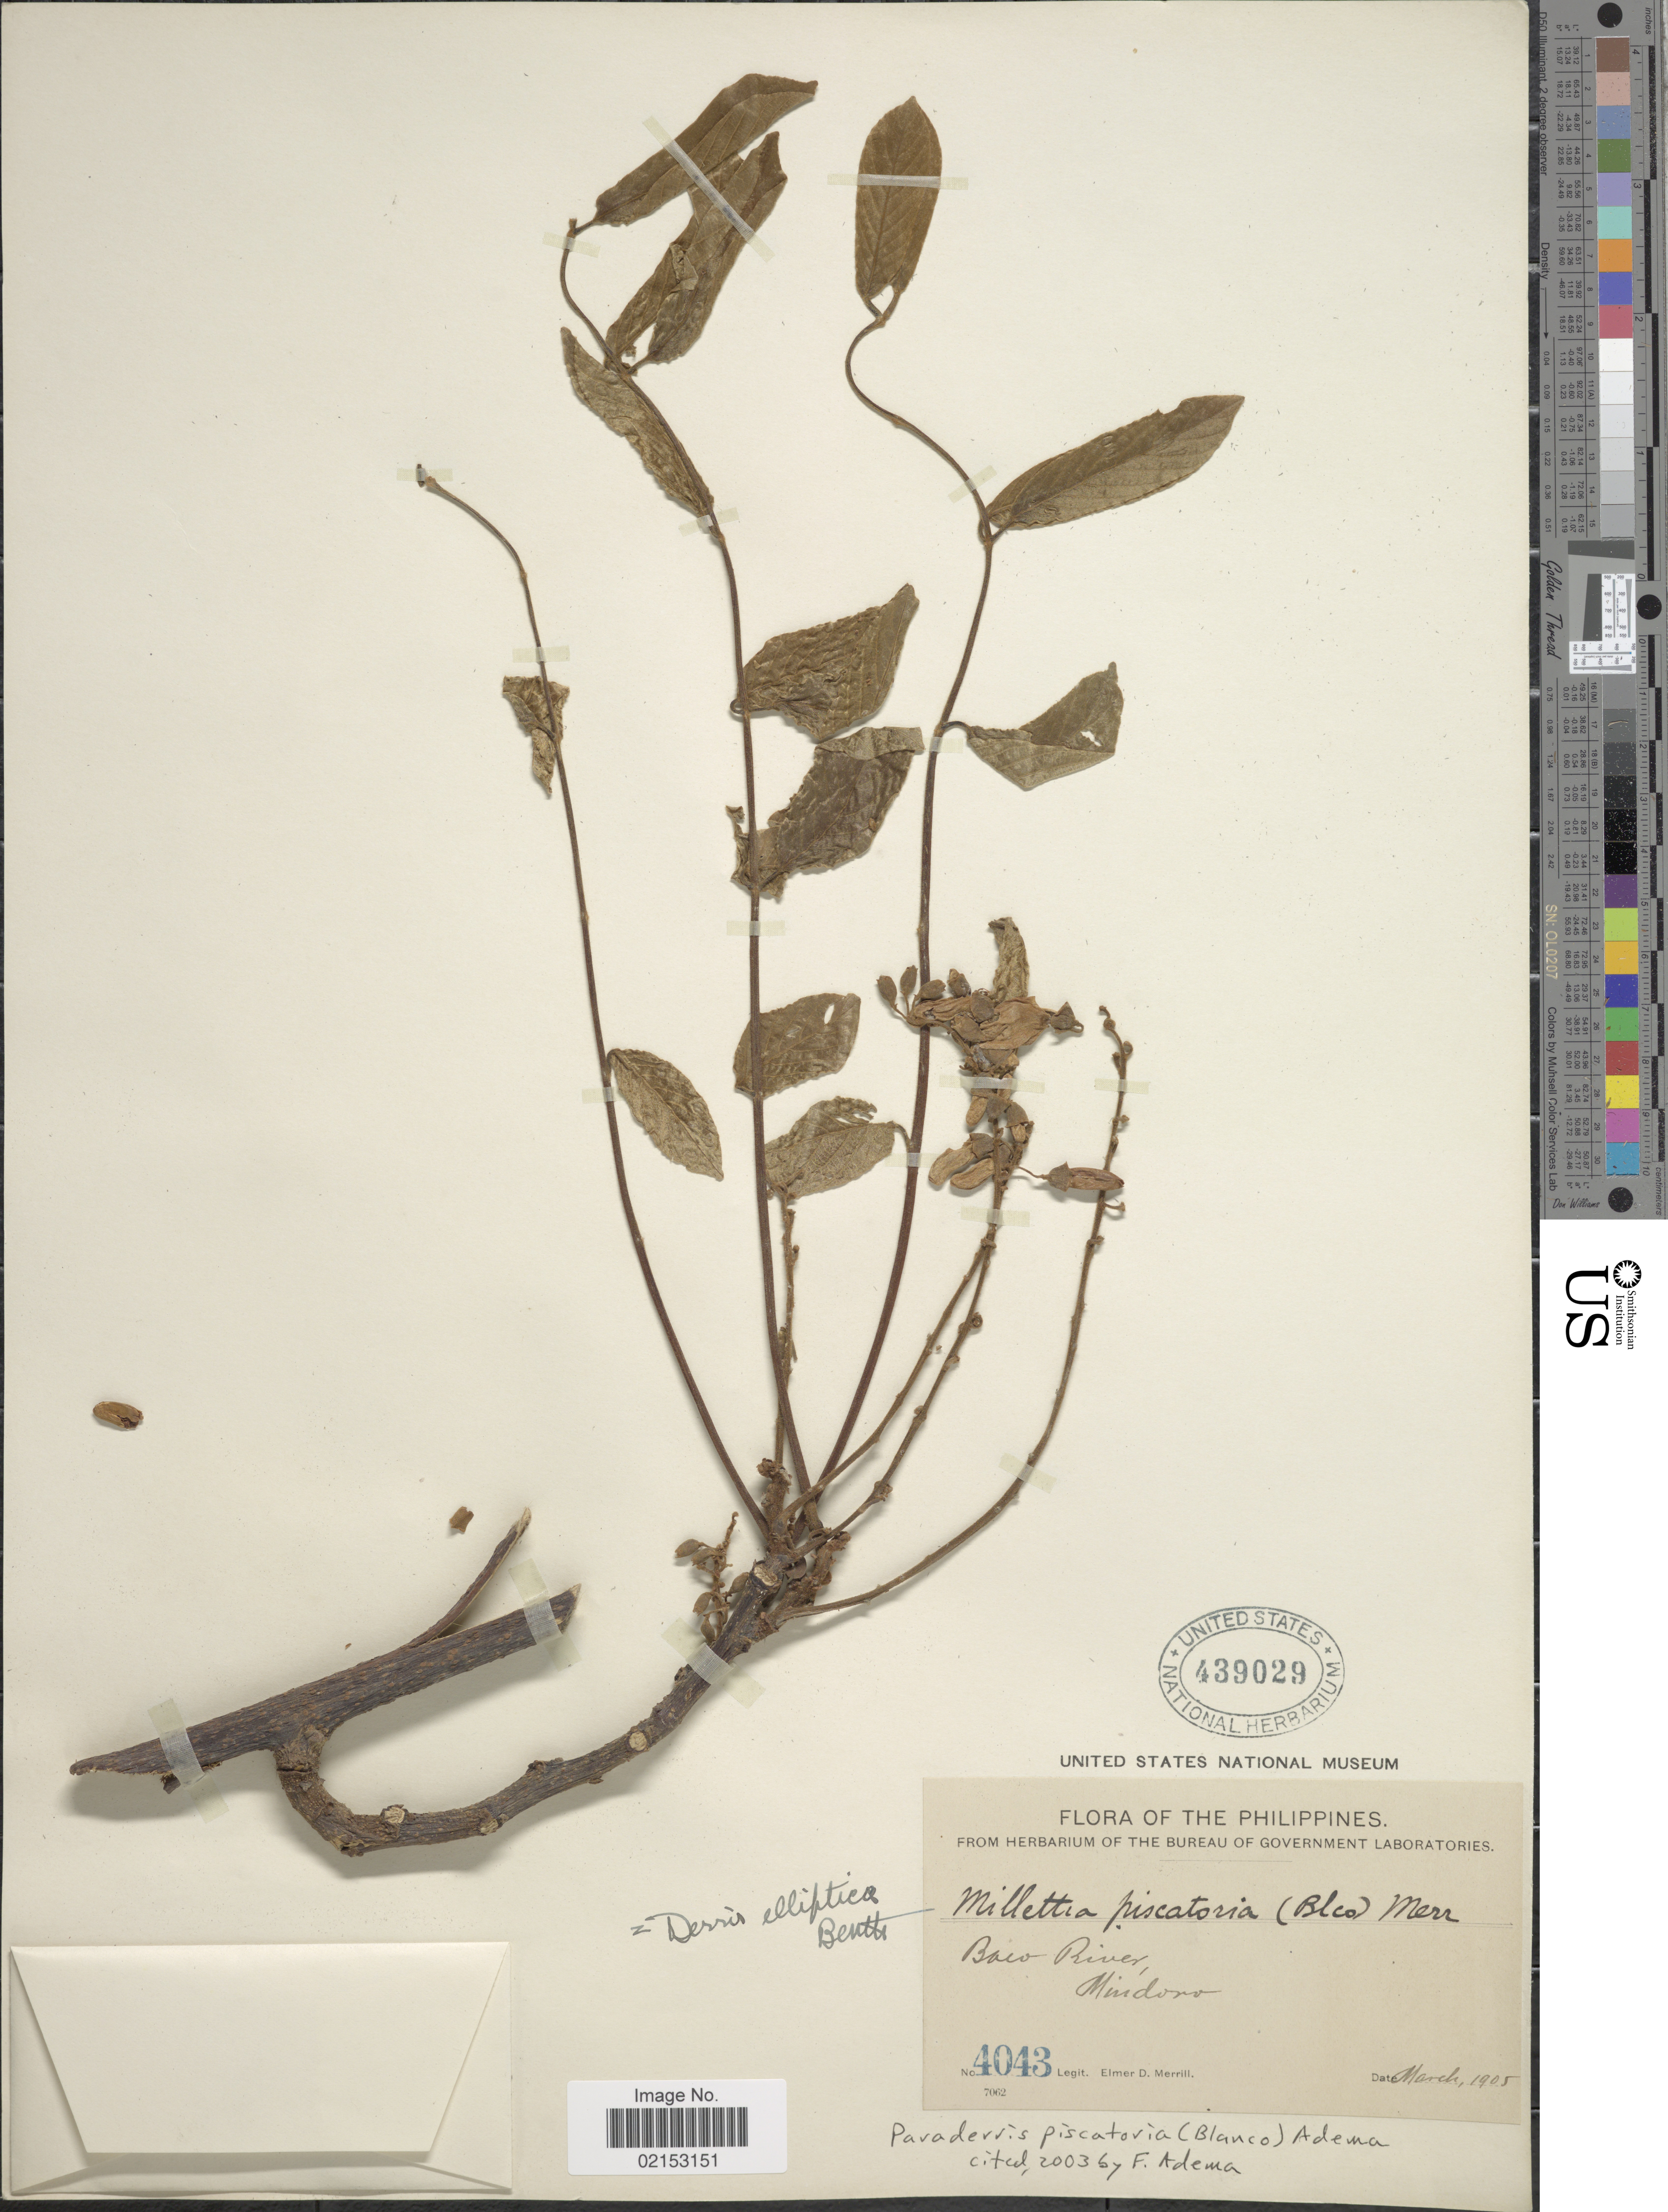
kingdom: Plantae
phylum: Tracheophyta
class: Magnoliopsida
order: Fabales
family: Fabaceae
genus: Derris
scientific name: Derris piscatoria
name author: (Blanco) Sirich. & Adema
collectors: E. D. Merrill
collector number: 4043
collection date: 1905-03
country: Philippines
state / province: Mimaropa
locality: Baw River, Mindoro.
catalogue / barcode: US 439029